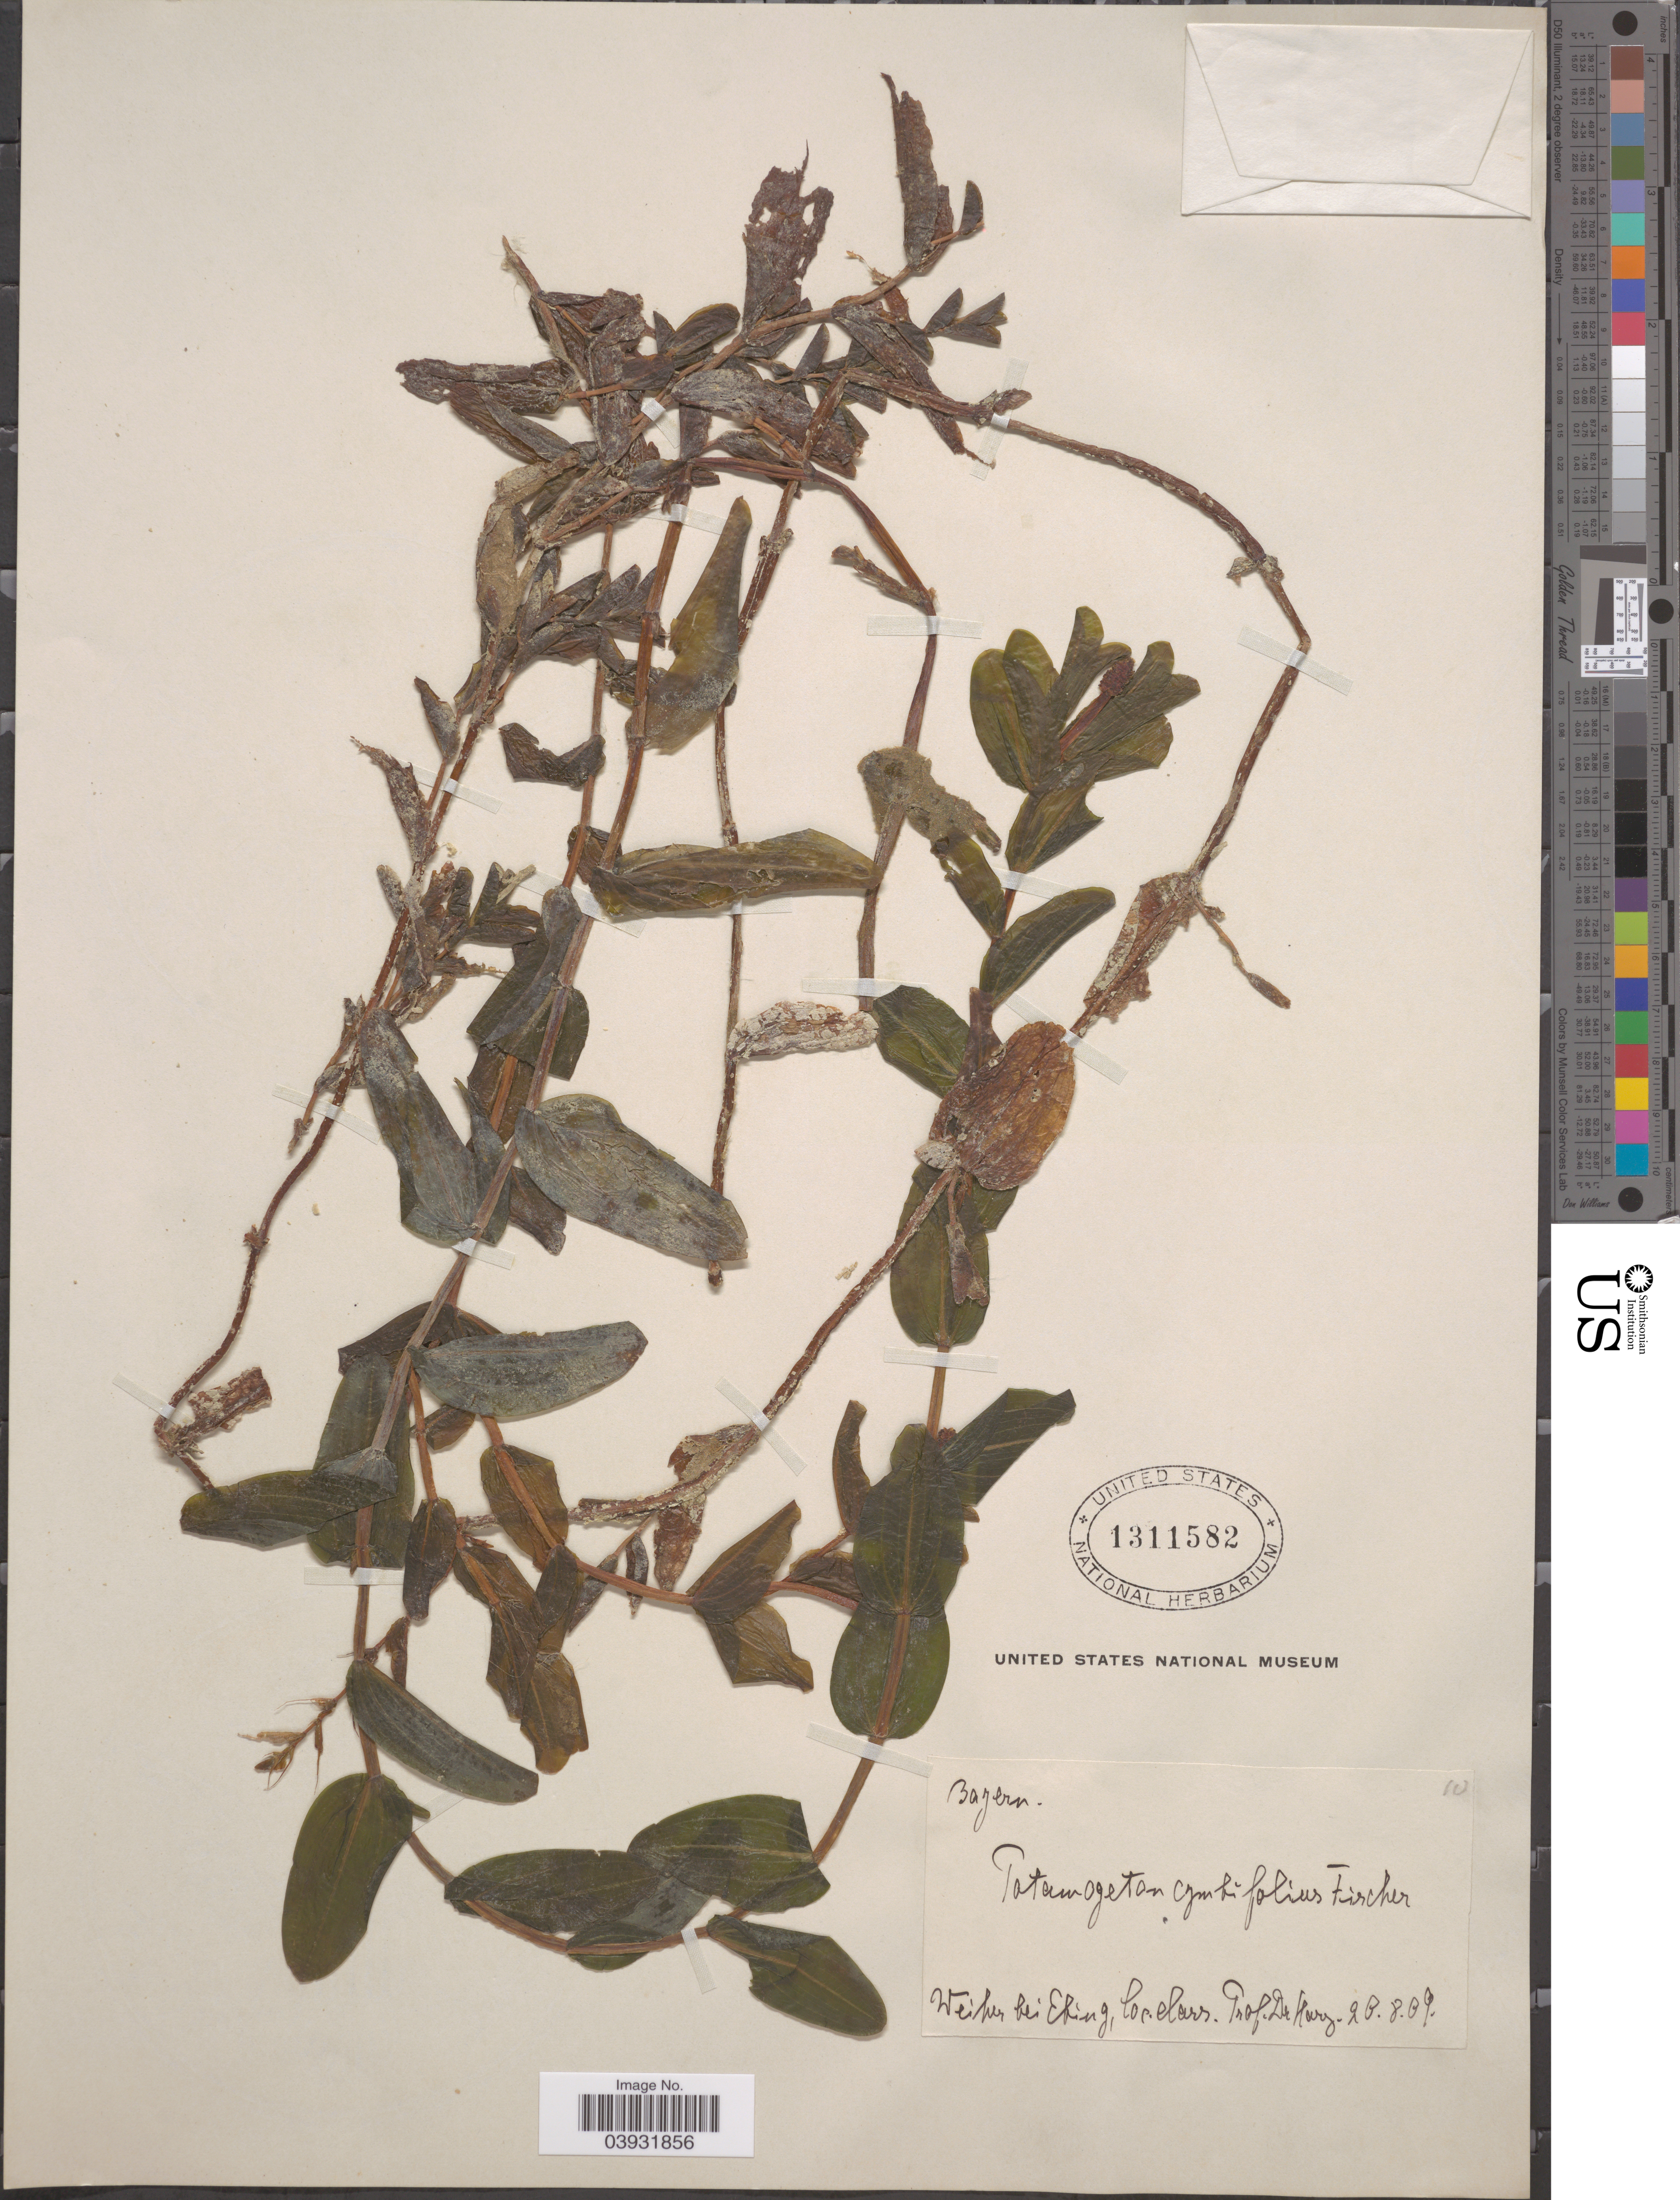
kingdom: Plantae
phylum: Tracheophyta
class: Liliopsida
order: Alismatales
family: Potamogetonaceae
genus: Potamogeton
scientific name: Potamogeton cymbifolius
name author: G.Fisch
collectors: -. Harz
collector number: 10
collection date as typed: Transcribed d/m/y: 23/8/39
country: Germany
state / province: Bayern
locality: Weiher bei Ebing.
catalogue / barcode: US 1311582